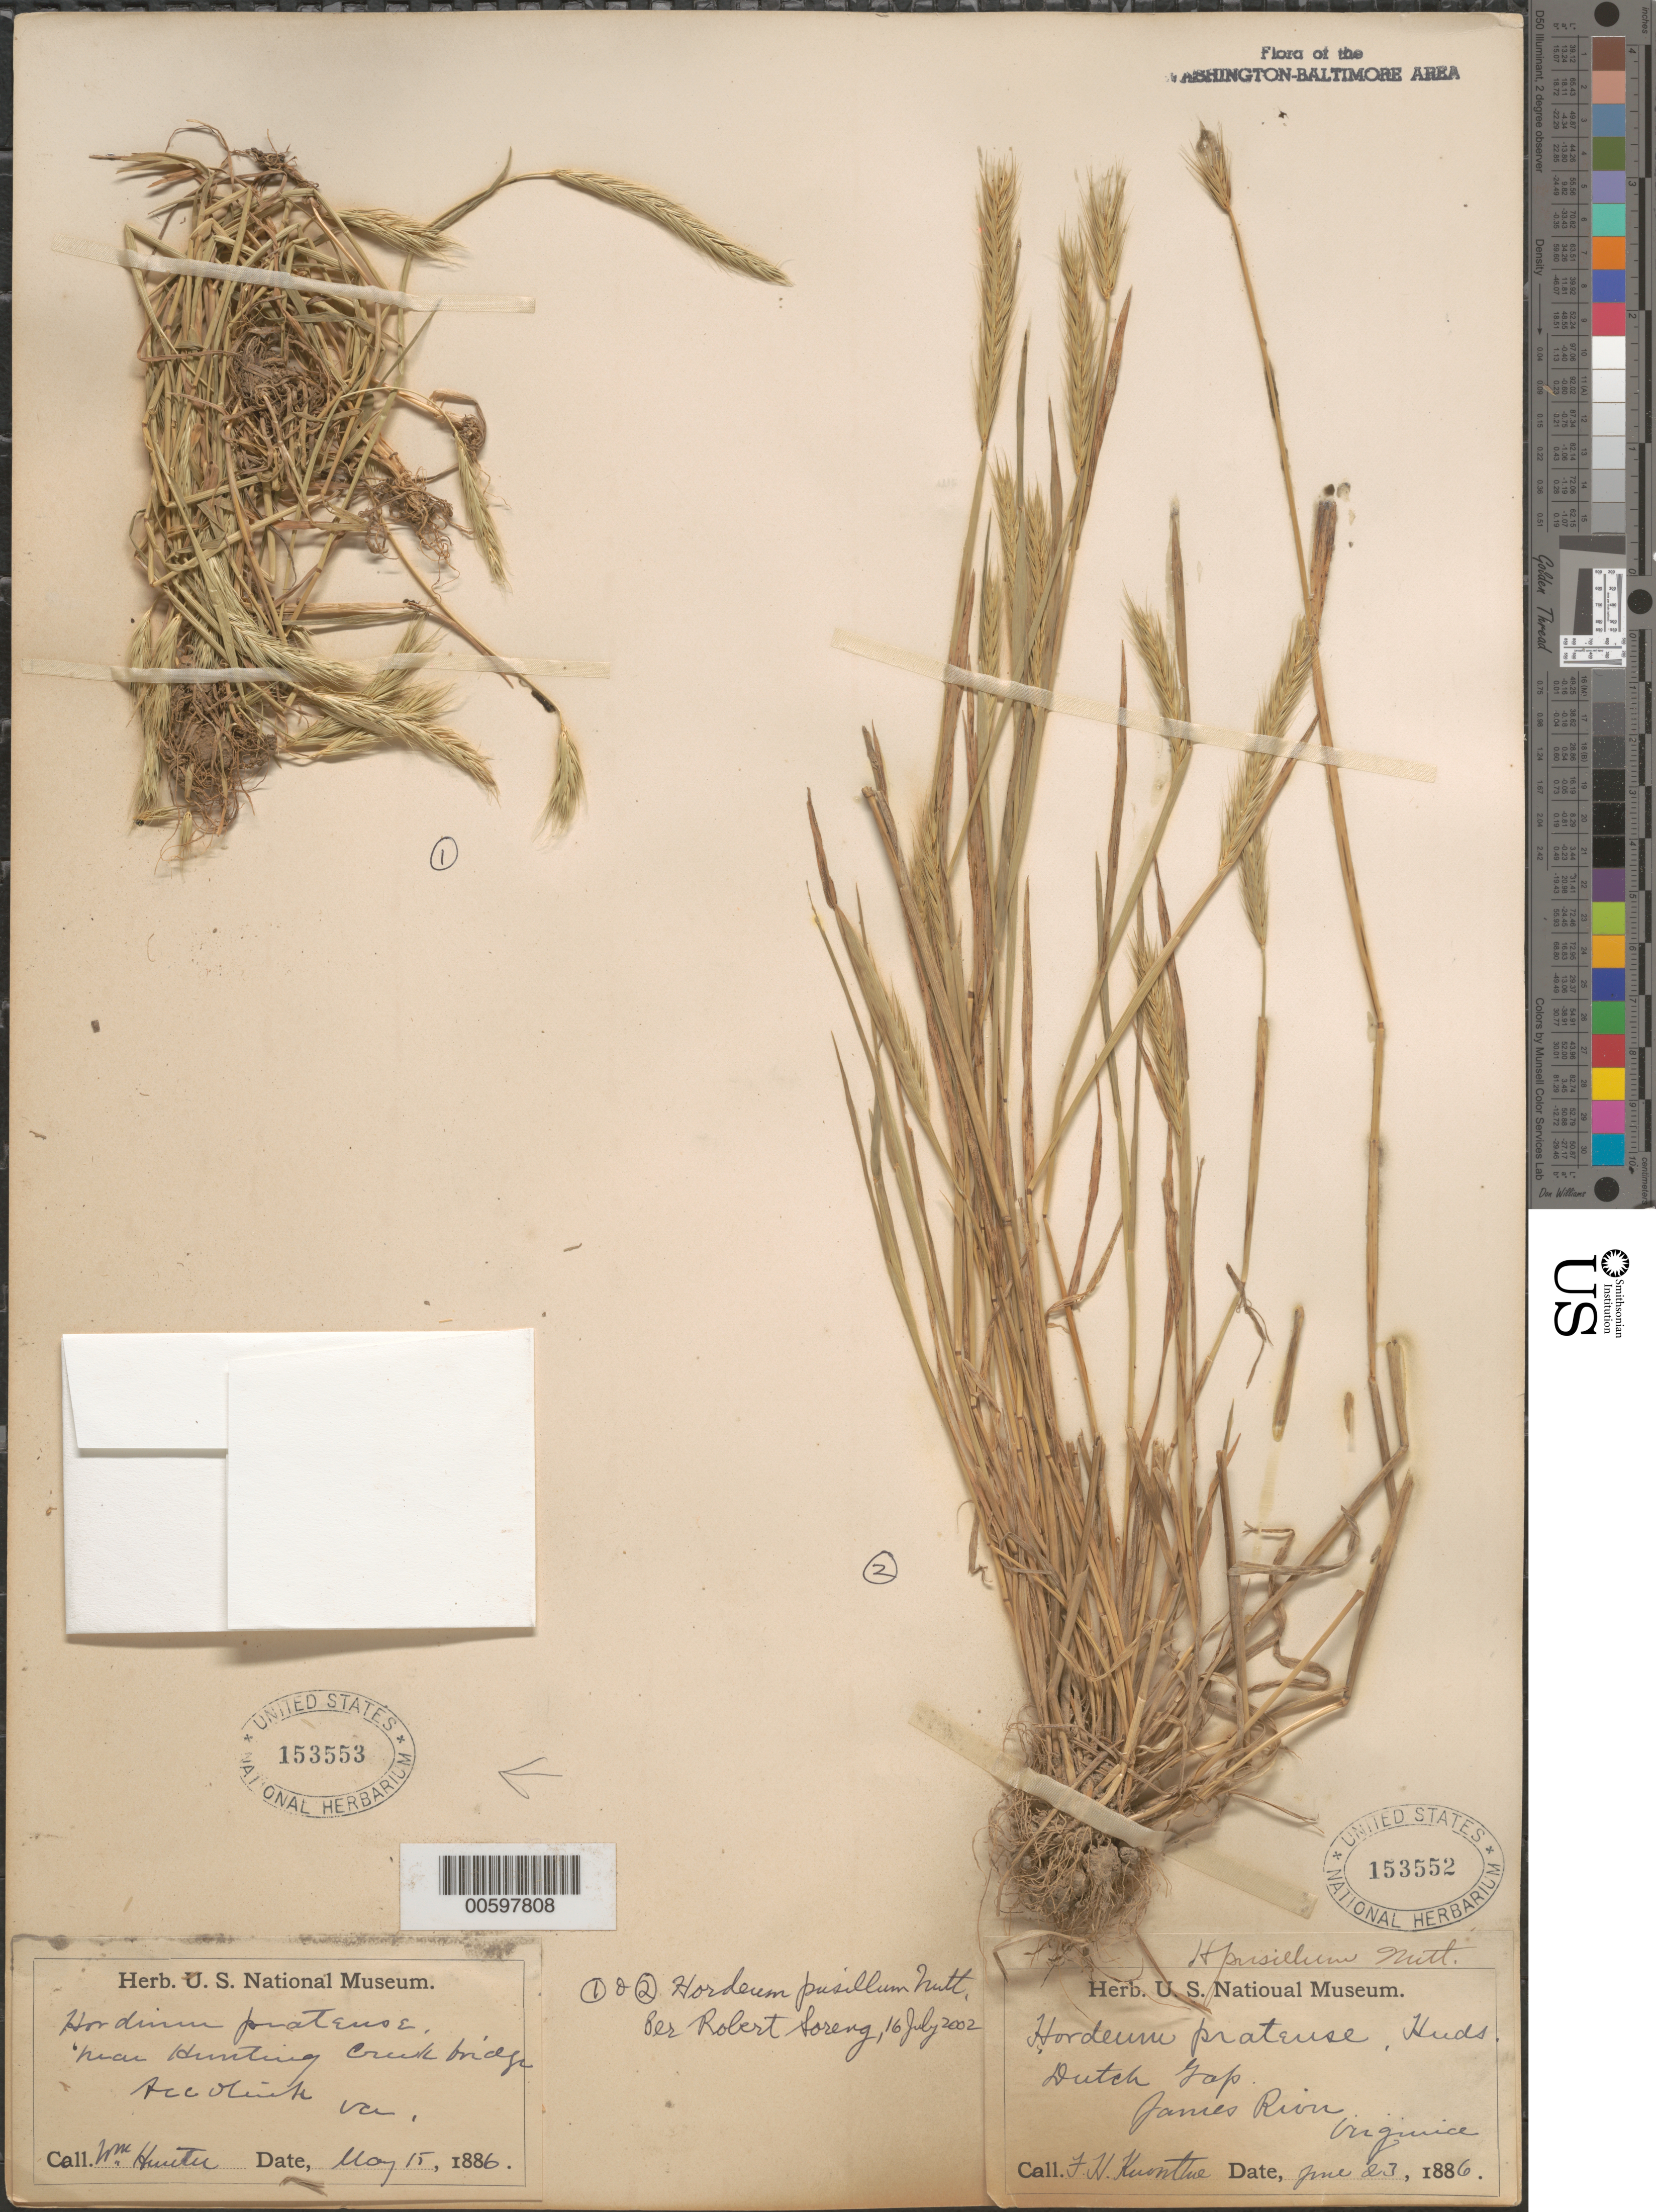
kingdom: Plantae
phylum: Tracheophyta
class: Liliopsida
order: Poales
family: Poaceae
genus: Hordeum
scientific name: Hordeum pusillum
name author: Nutt.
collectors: W. Hunter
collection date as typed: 15 May 1886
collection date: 1886-05-15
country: United States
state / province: Virginia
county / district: Fairfax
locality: Accotink near Hunting Creek Bridge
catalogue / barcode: US 153553